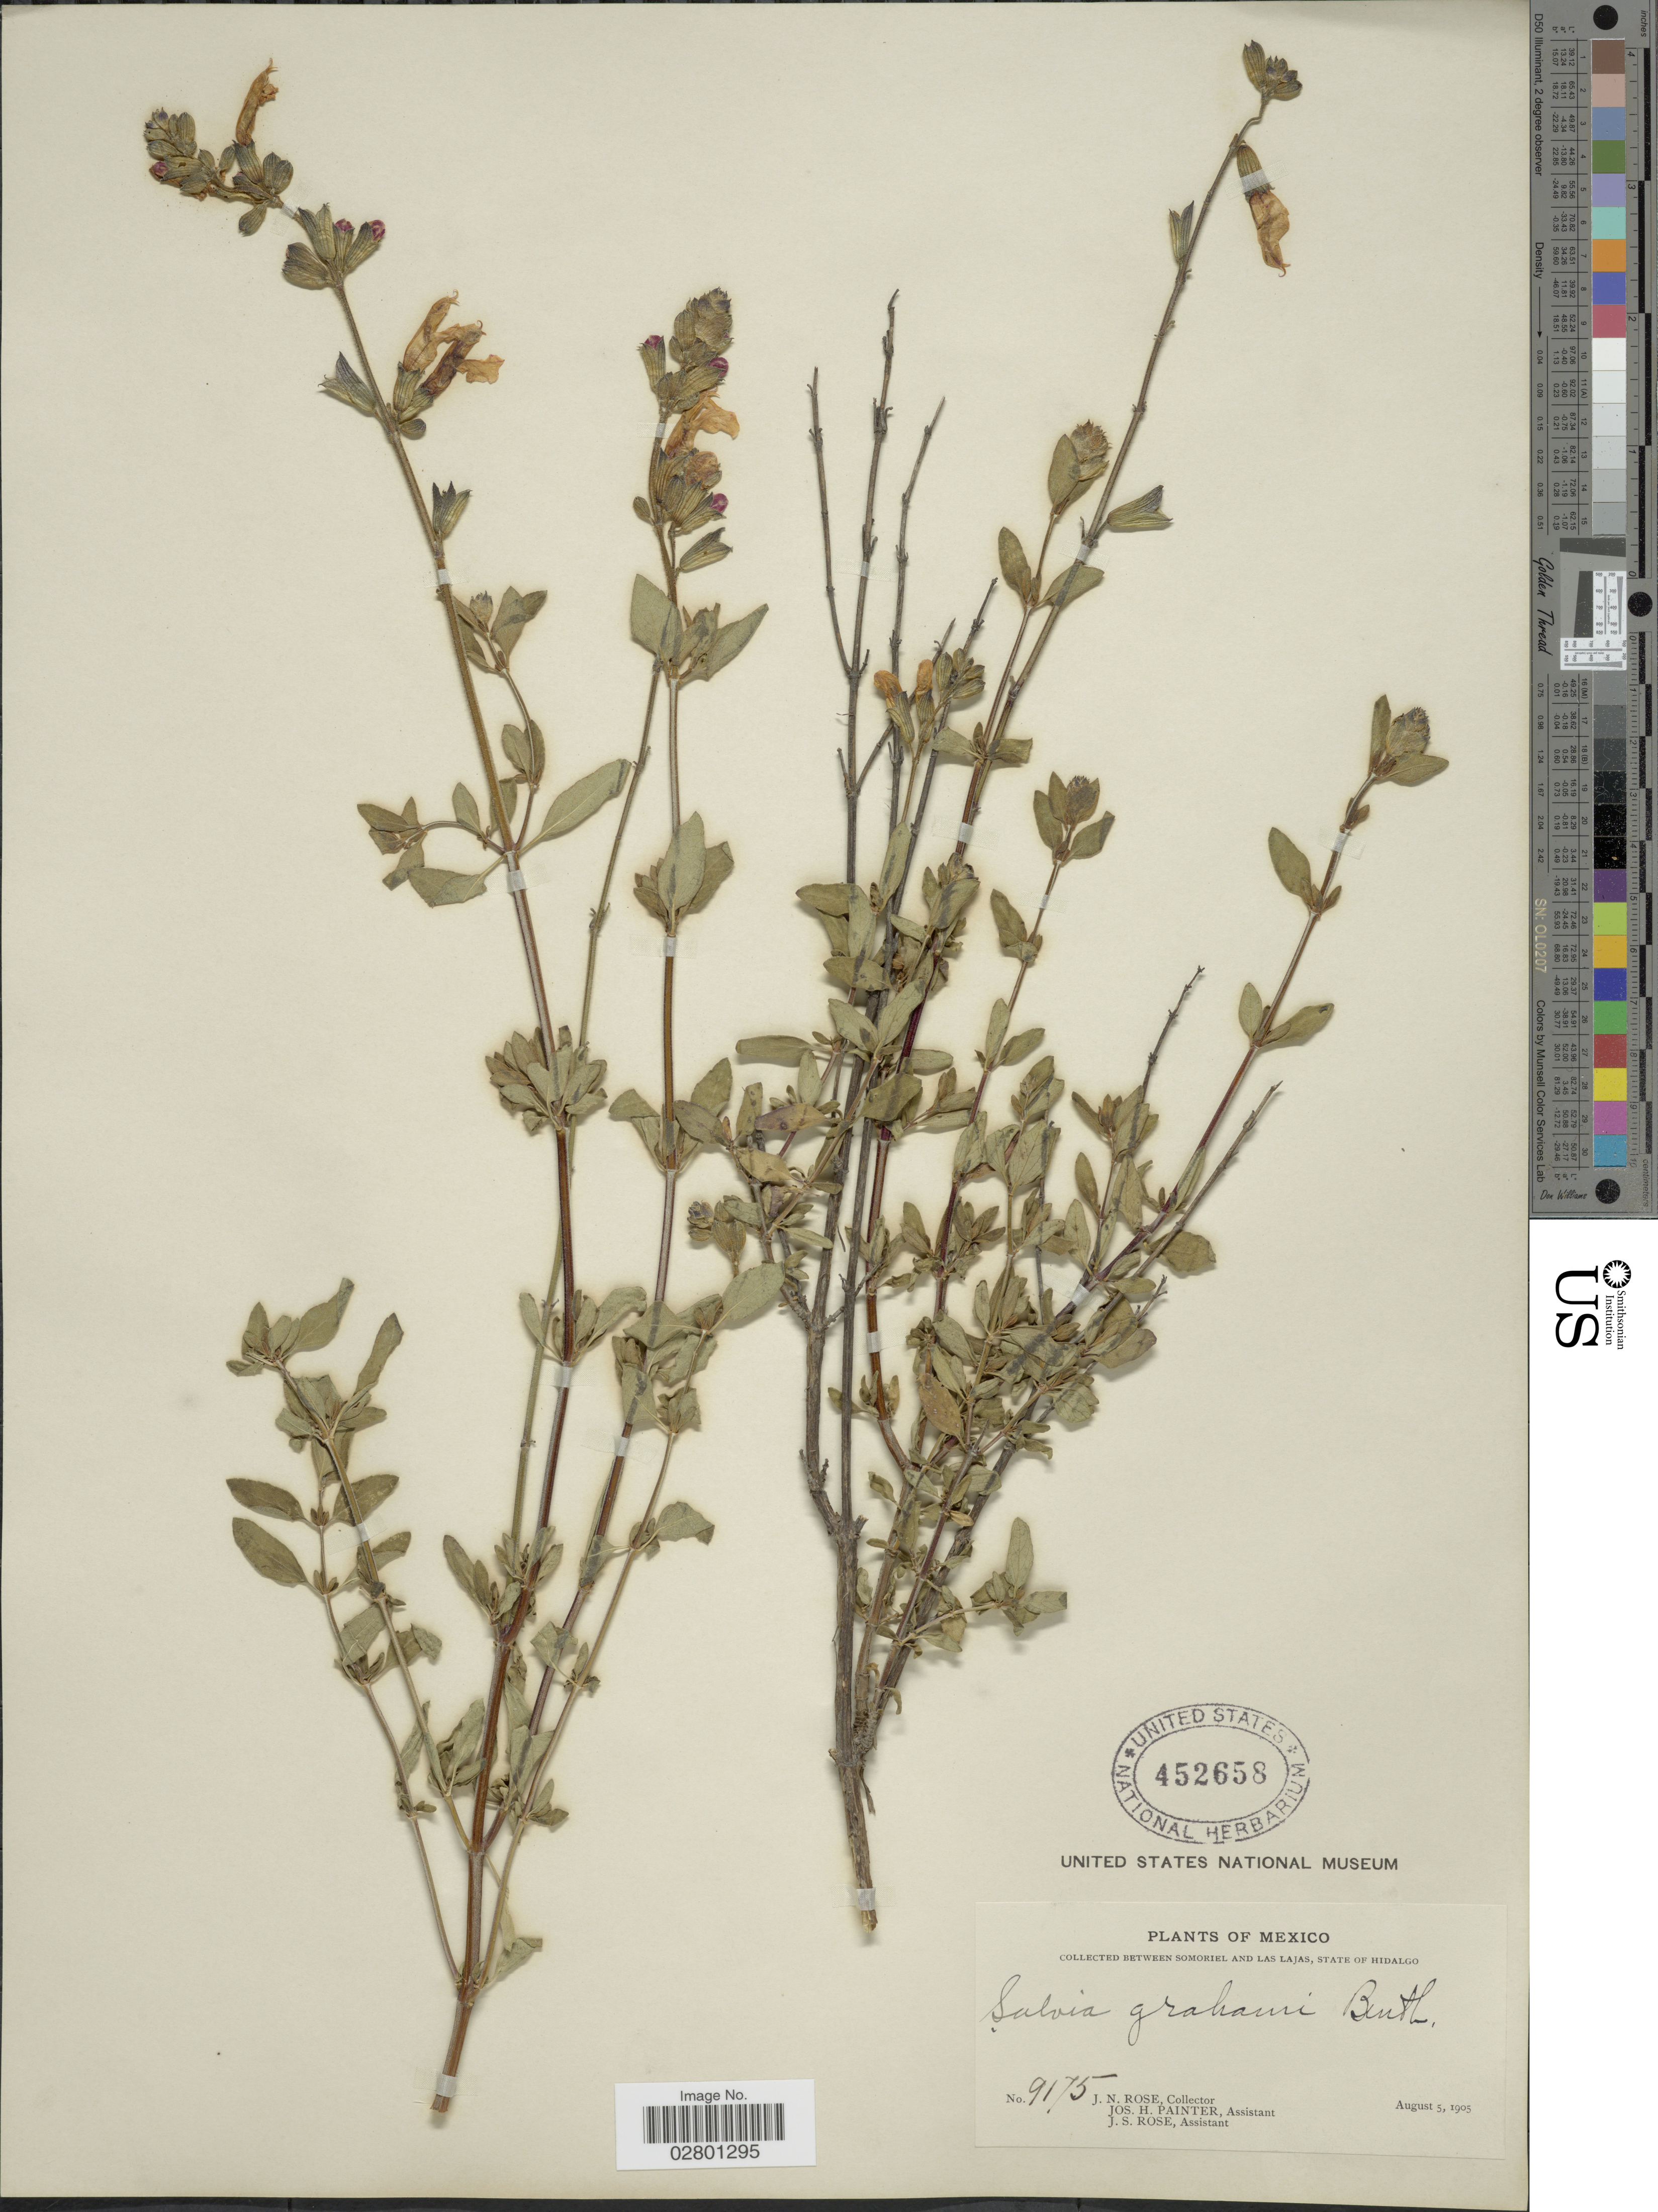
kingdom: Plantae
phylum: Tracheophyta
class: Magnoliopsida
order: Lamiales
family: Lamiaceae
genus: Salvia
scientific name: Salvia grahami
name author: Benth.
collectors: J. N. Rose, J. H. Painter & J. N. Rose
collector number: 9175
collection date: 1905-08-05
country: Mexico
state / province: Hidalgo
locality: Between Somoriel and Las Lajas.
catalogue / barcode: US 452658